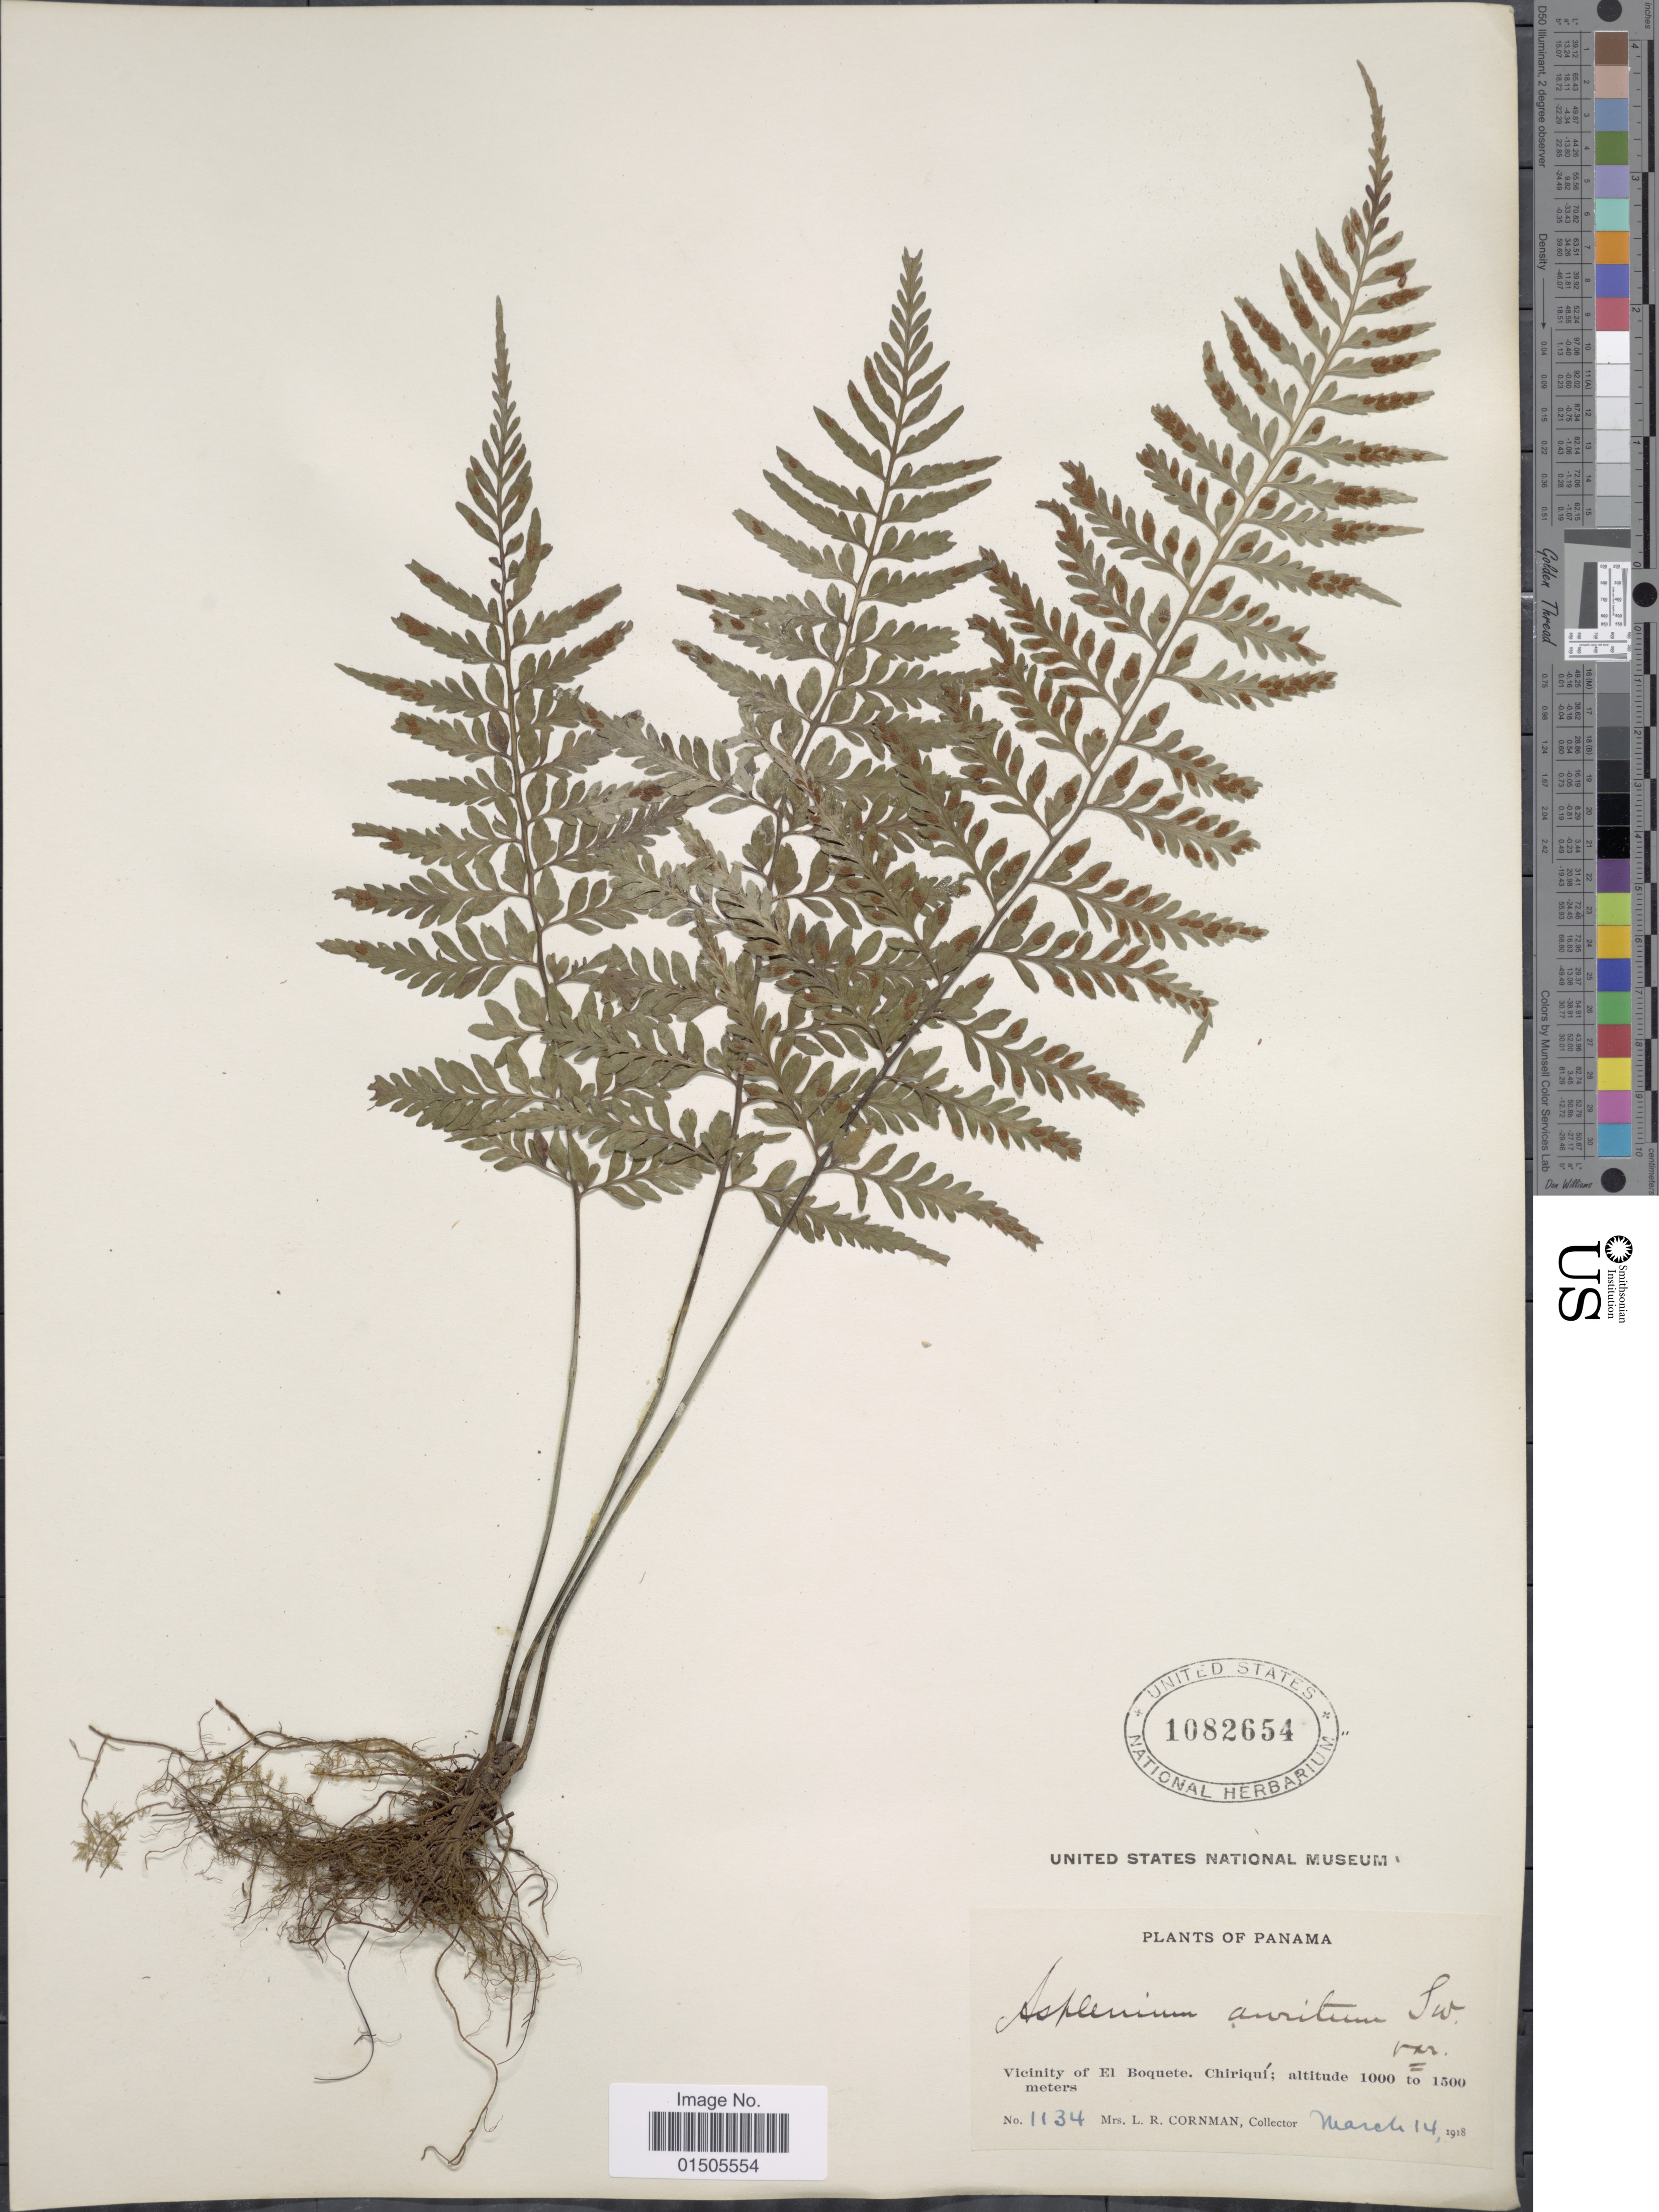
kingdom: Plantae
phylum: Tracheophyta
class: Polypodiopsida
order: Polypodiales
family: Aspleniaceae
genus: Asplenium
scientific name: Asplenium auritum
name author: Sw.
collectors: L. Cornman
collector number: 1134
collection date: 1918-03-14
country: Panama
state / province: Chiriqui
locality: Vicinity of El Boquete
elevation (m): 1000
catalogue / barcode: US 1082654